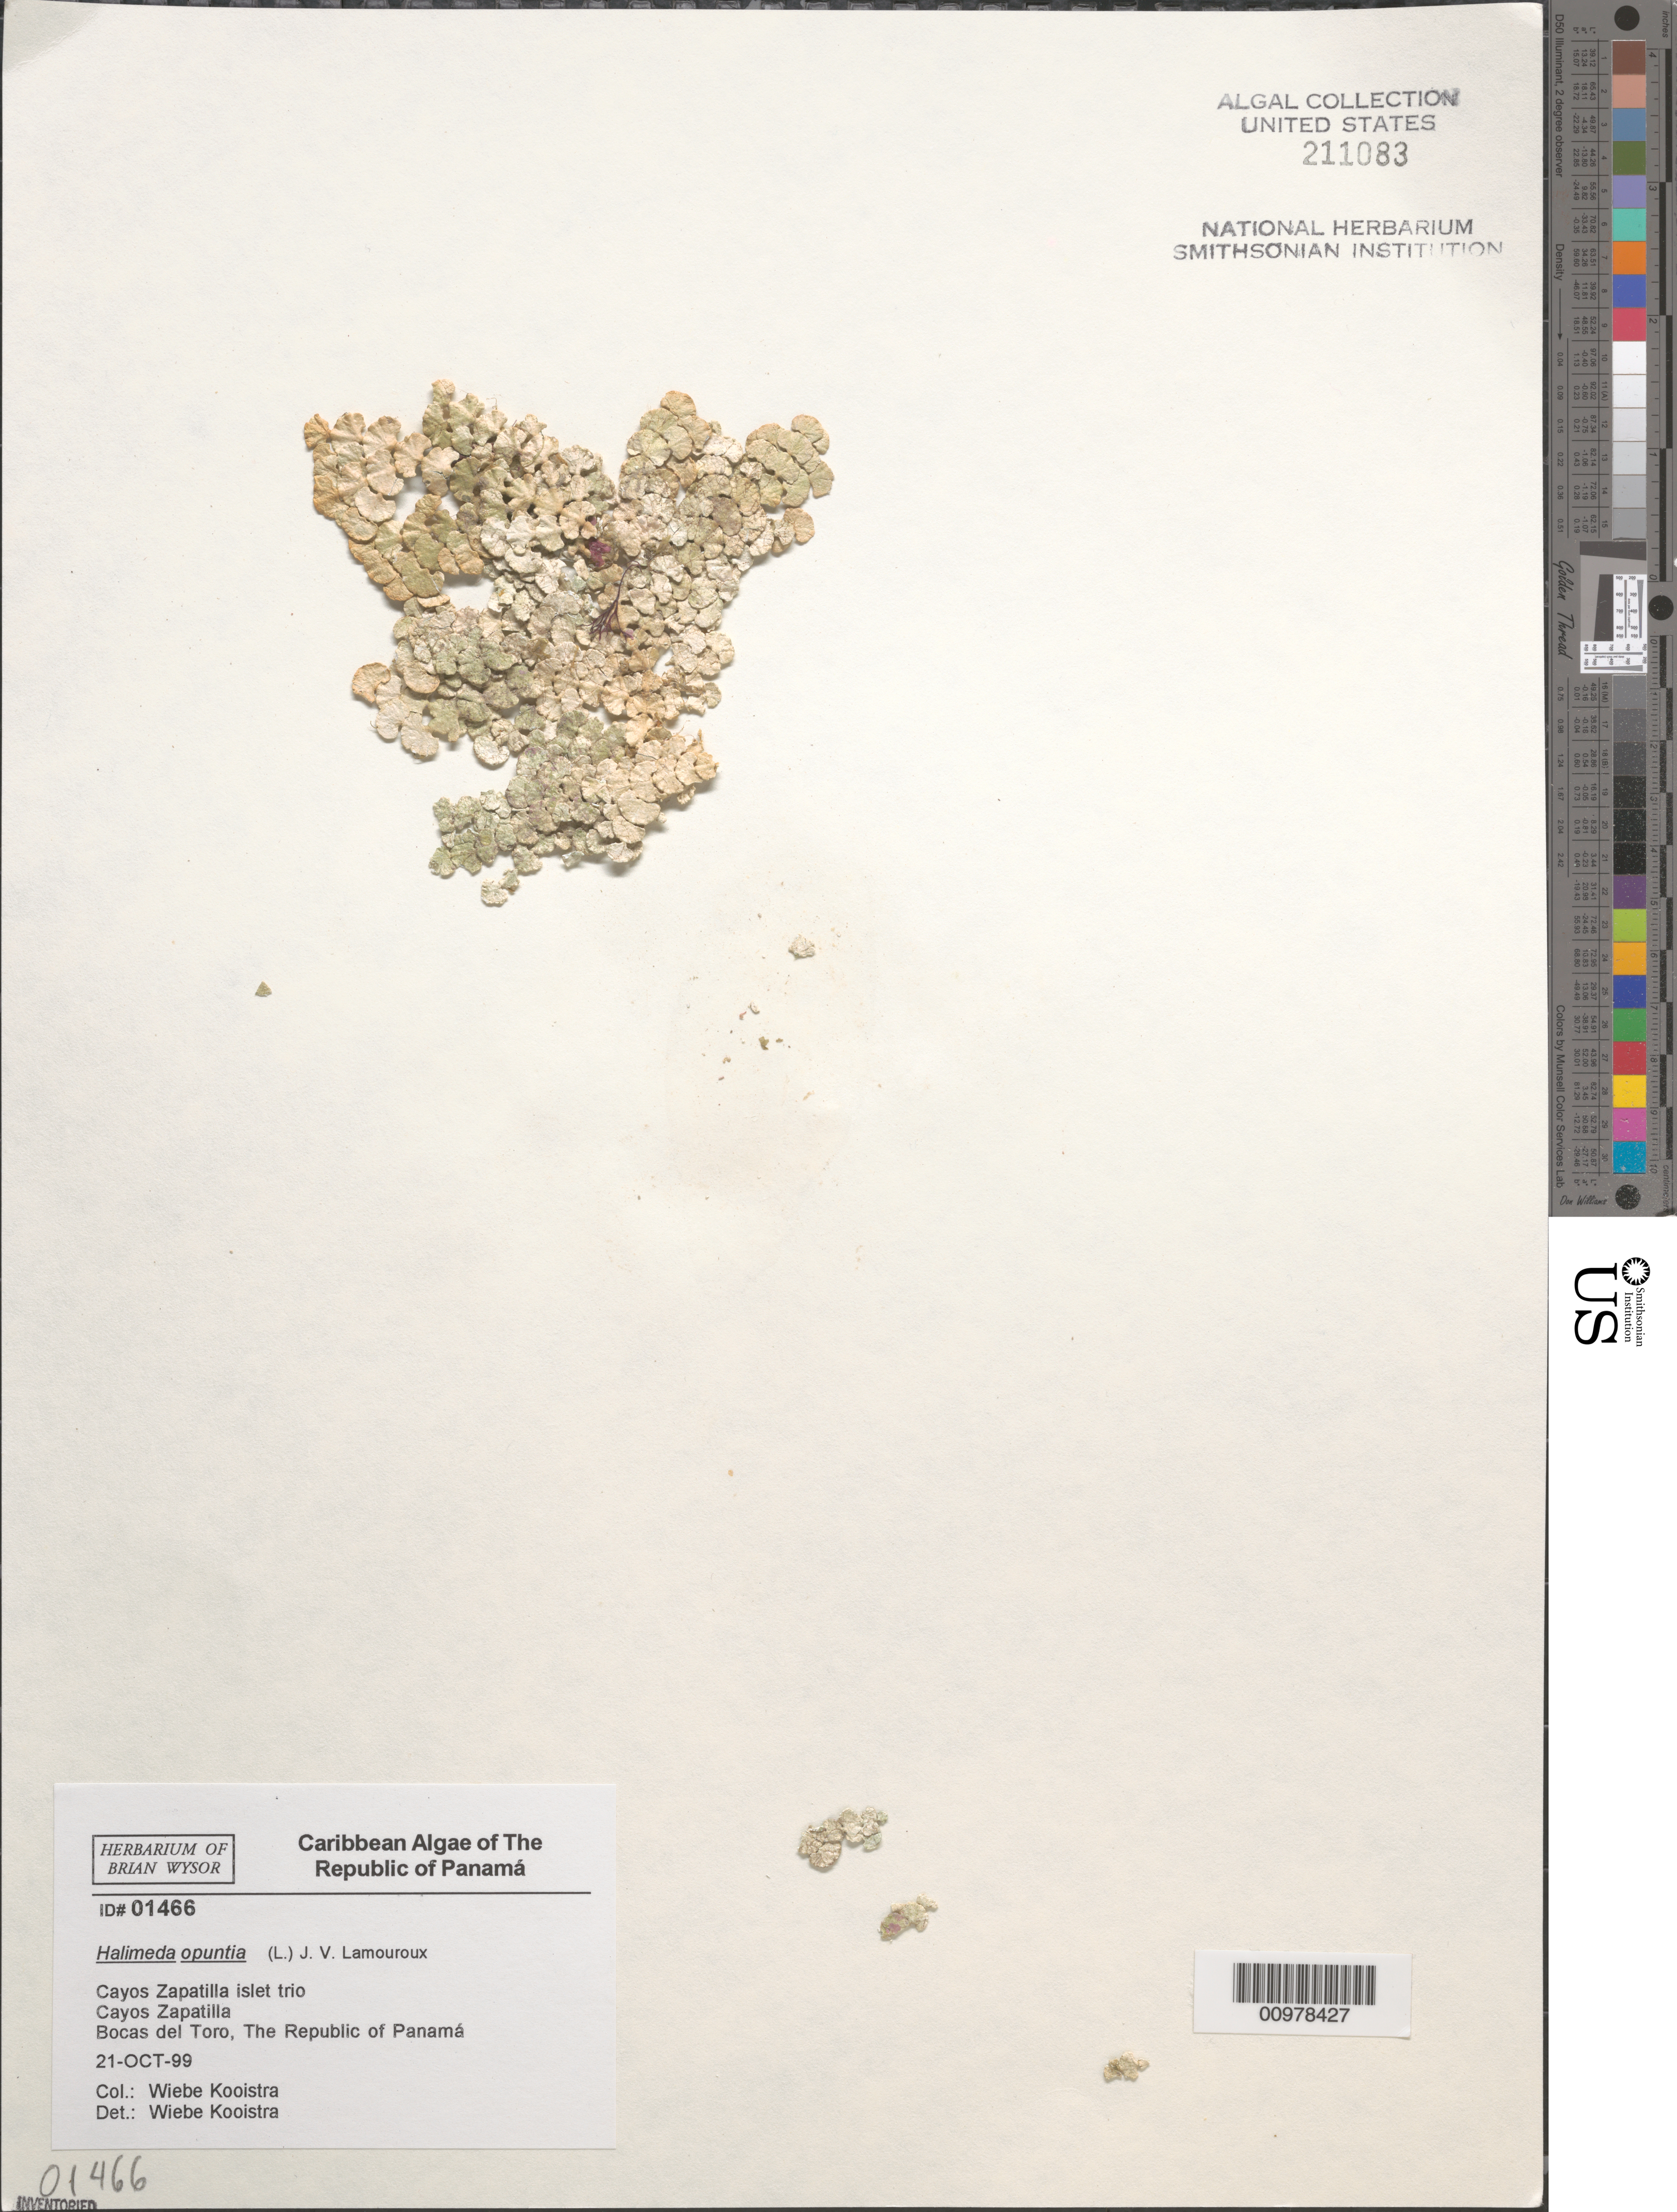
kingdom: Plantae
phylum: Chlorophyta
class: Ulvophyceae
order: Bryopsidales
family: Halimedaceae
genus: Halimeda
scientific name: Halimeda opuntia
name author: (L.) J.V.Lamouroux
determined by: Kooistra, Wiebe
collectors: B. Wysor & W. Kooistra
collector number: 01466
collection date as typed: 21 Oct 1999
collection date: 1999-10-21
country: Panama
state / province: Bocas del Toro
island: Cayos Zapatilla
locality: Islet trio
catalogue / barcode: US 211083